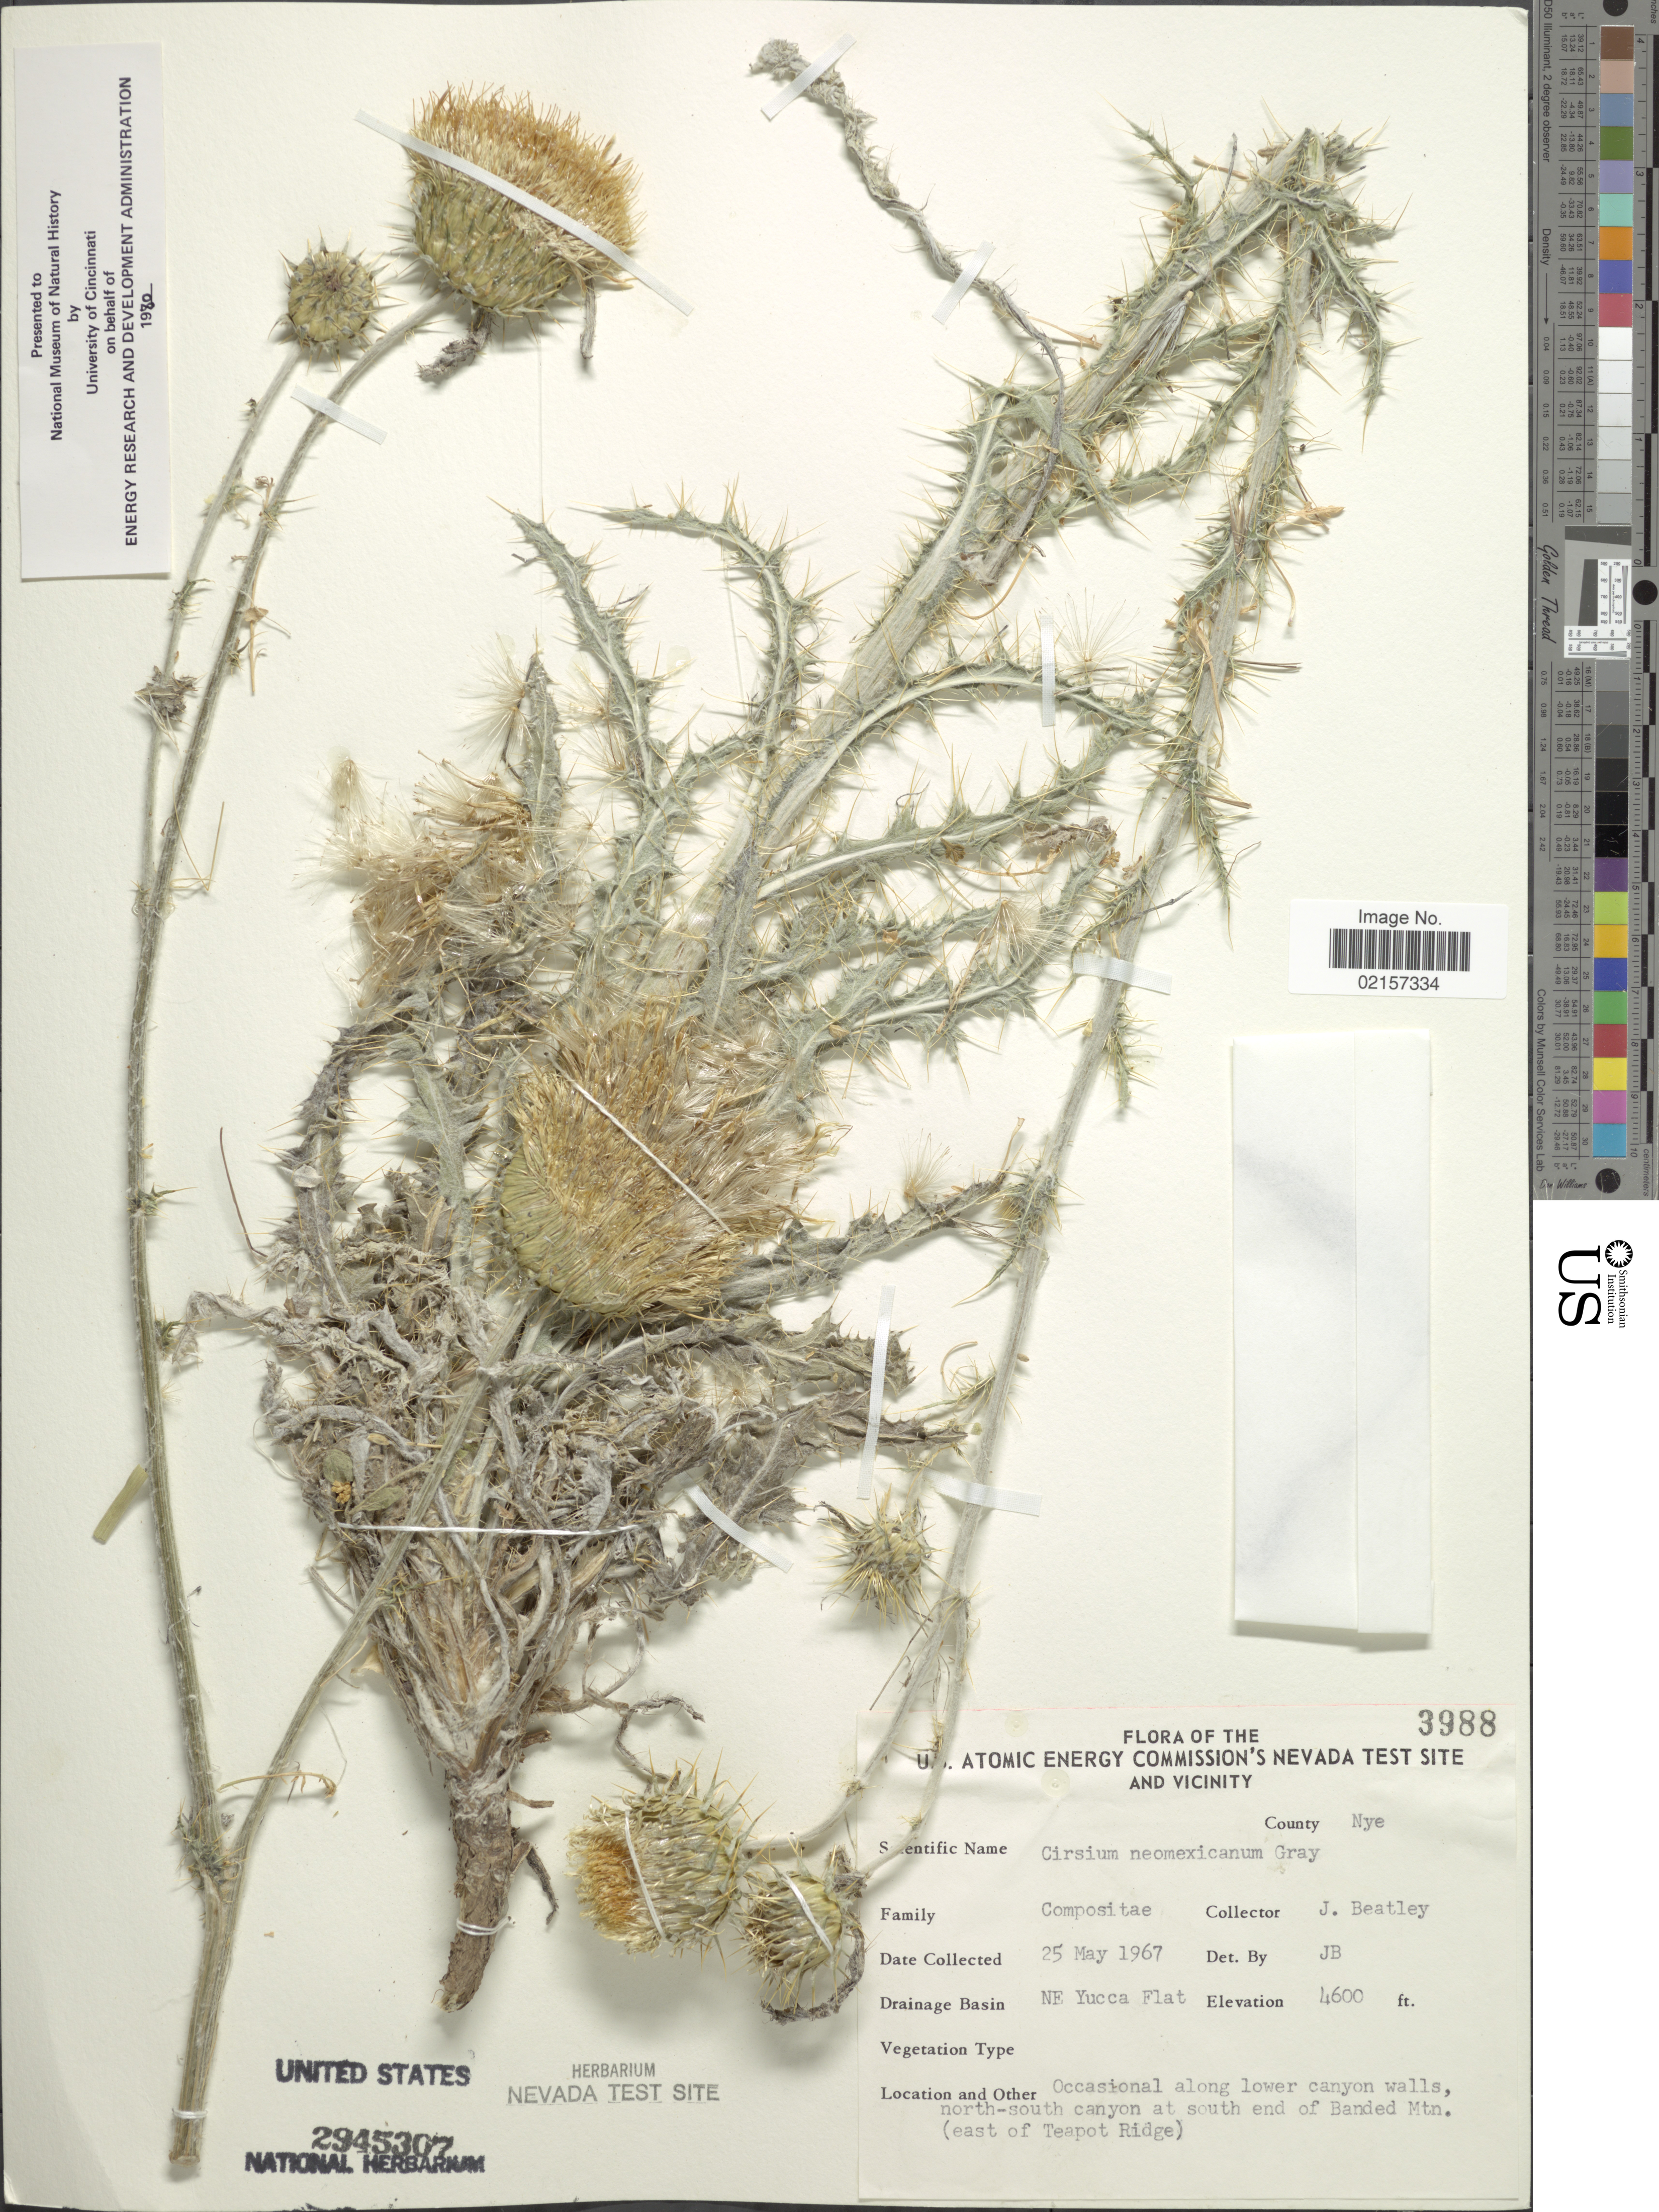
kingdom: Plantae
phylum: Tracheophyta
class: Magnoliopsida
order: Asterales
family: Asteraceae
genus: Cirsium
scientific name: Cirsium neomexicanum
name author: A. Gray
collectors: J. C. Beatley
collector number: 3988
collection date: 1967-05-25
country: United States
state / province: Nevada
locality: U.S. Atomic Energy Commision's Nevada Test Site and vicinity, County Nye, NE Yucca Flat, occasional along lower canyon walls, north-south canyon at south end of Banded Mtn, (east of Teapot Ridge)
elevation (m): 1402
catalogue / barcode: US 2945307